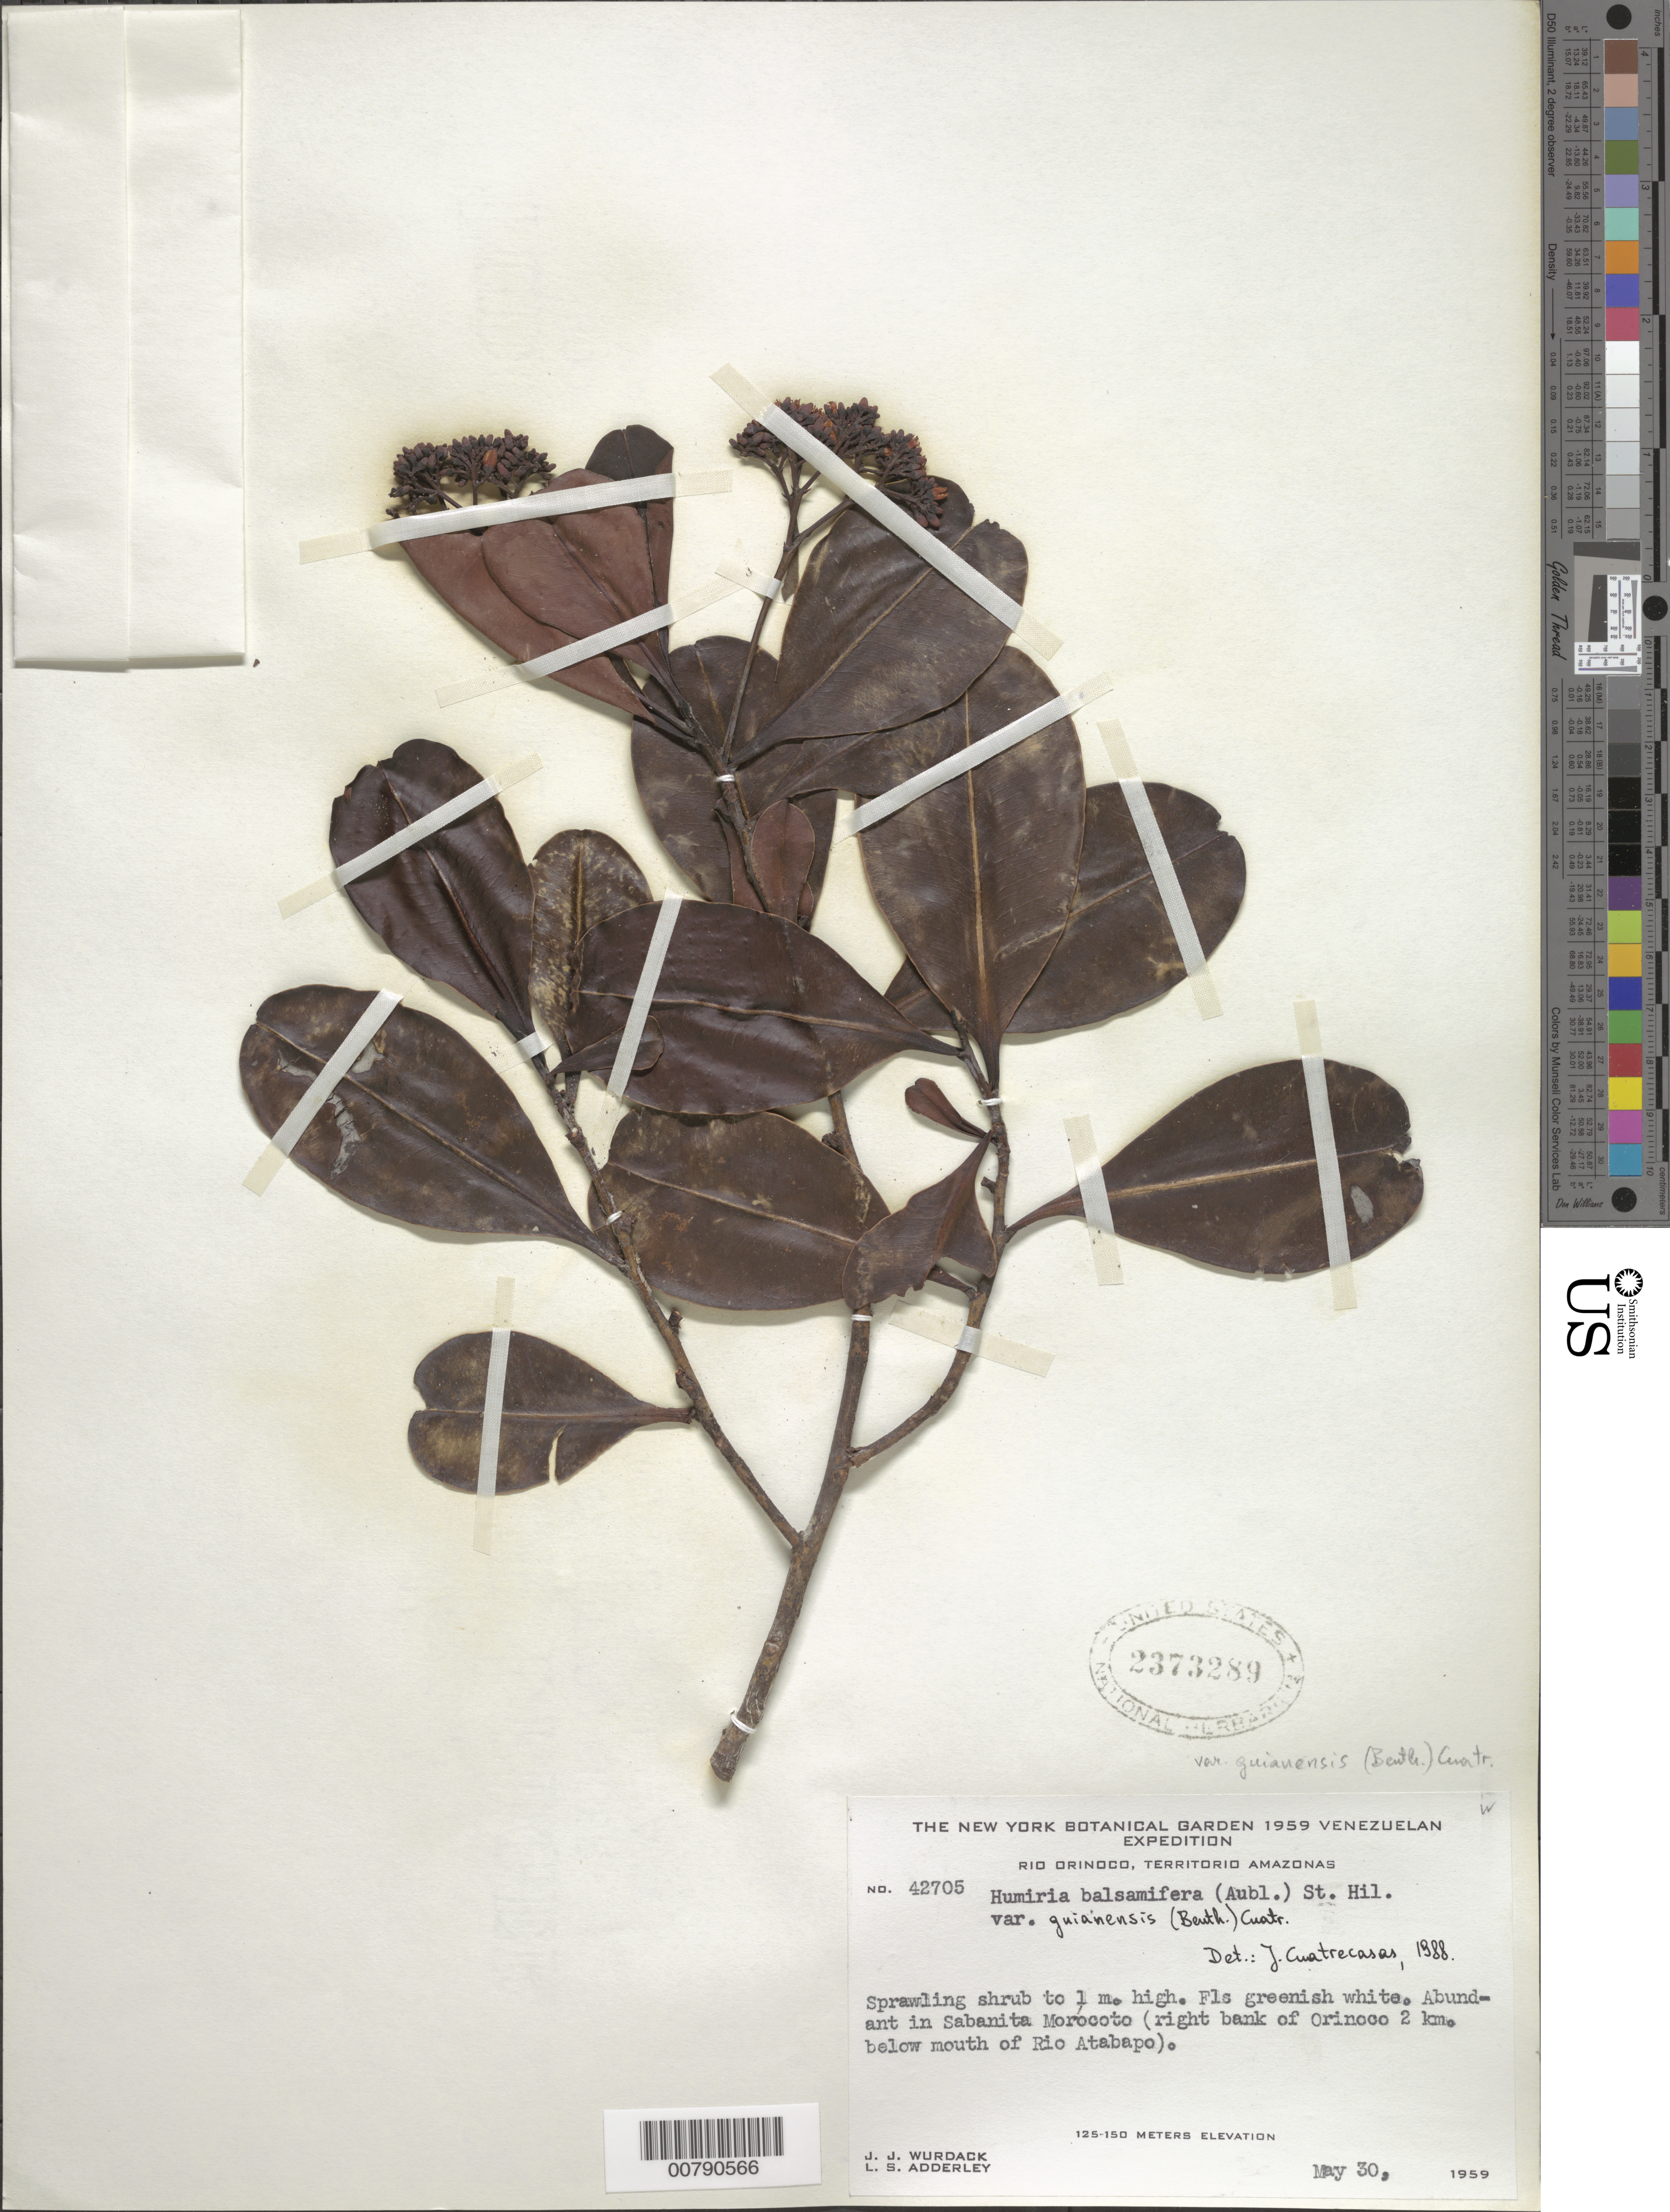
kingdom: Plantae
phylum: Tracheophyta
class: Magnoliopsida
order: Malpighiales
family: Humiriaceae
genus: Humiria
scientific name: Humiria balsamifera var. guianensis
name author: (Benth.) Cuatrec.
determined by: Cuatrecasas, J.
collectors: J. J. Wurdack & L. S. Adderley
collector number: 42705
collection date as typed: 30-May-59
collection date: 1959-05-30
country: Venezuela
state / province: Amazonas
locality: Río Orinoco, Sabanita Morocoto, 2 km below mouth of Río Atabapo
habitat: Sabanita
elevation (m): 125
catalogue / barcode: US 2373289